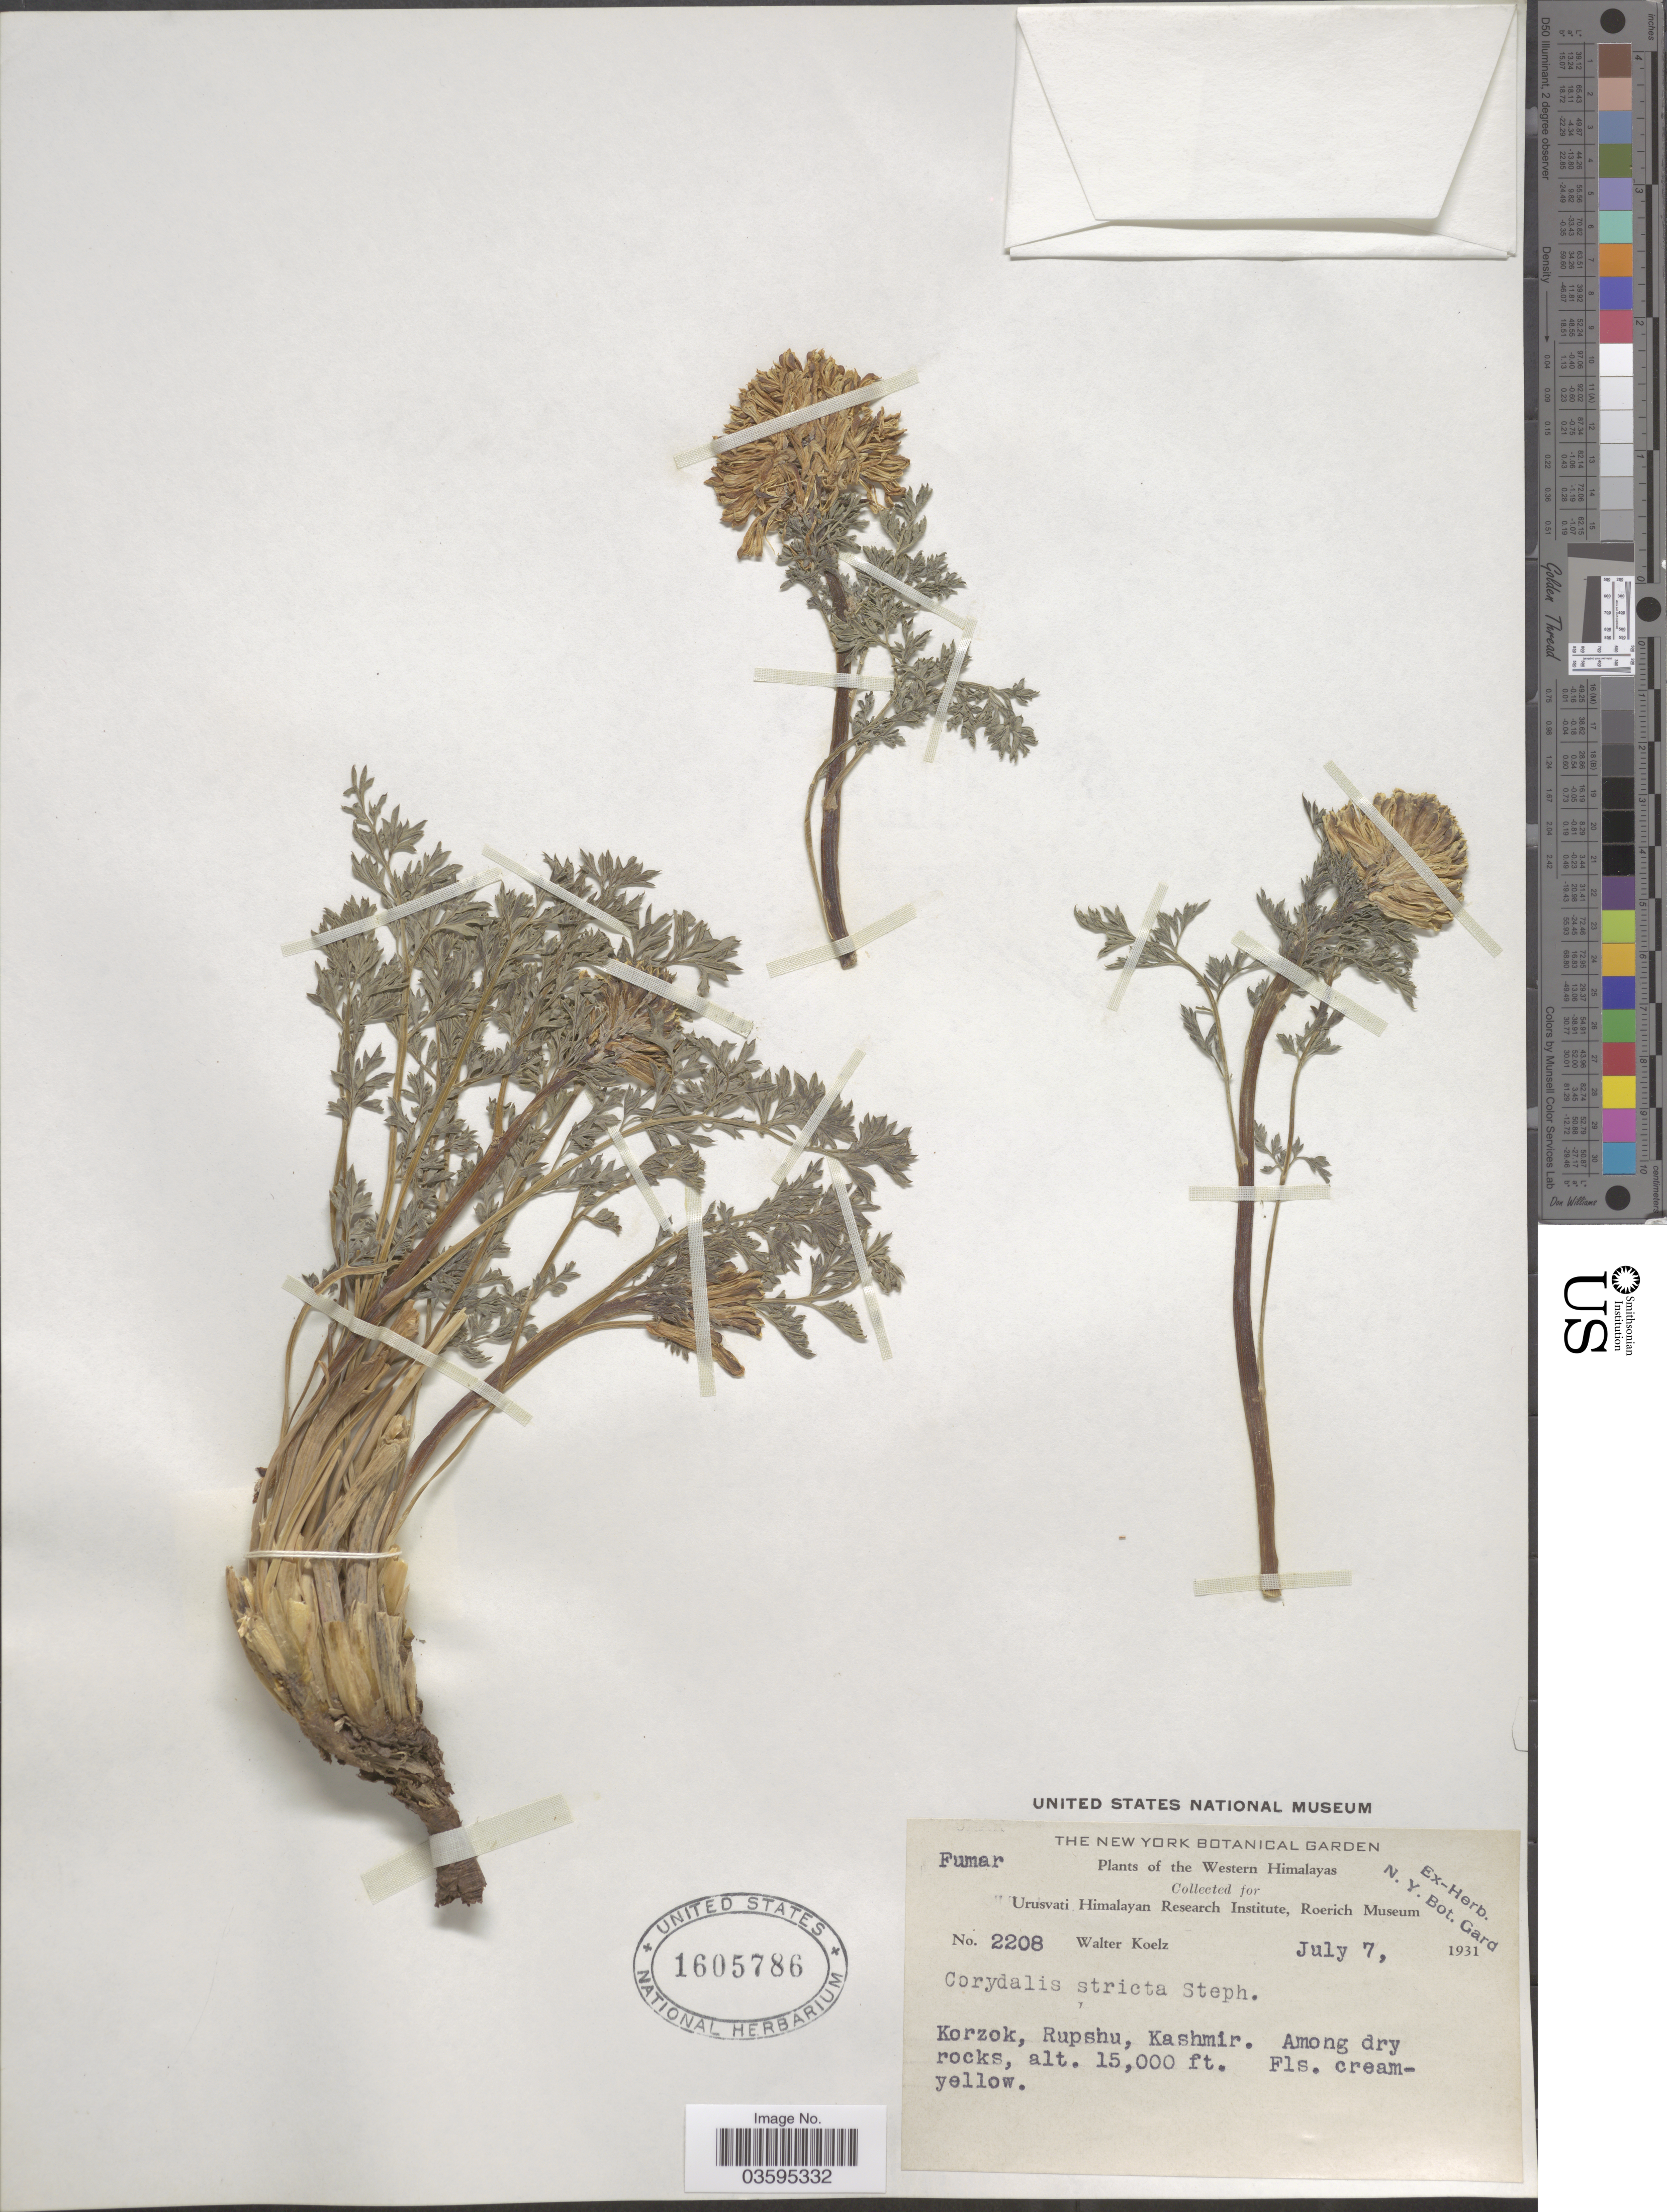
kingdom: Plantae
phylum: Tracheophyta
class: Magnoliopsida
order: Ranunculales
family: Papaveraceae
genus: Corydalis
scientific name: Corydalis stricta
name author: Stephan ex DC.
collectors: W. N. Koelz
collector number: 2208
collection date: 1931-07-07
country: India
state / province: Jammu and Kashmir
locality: Western Himalayas. Korzok, Rupshu, Kashmir.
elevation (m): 4572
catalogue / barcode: US 1605786